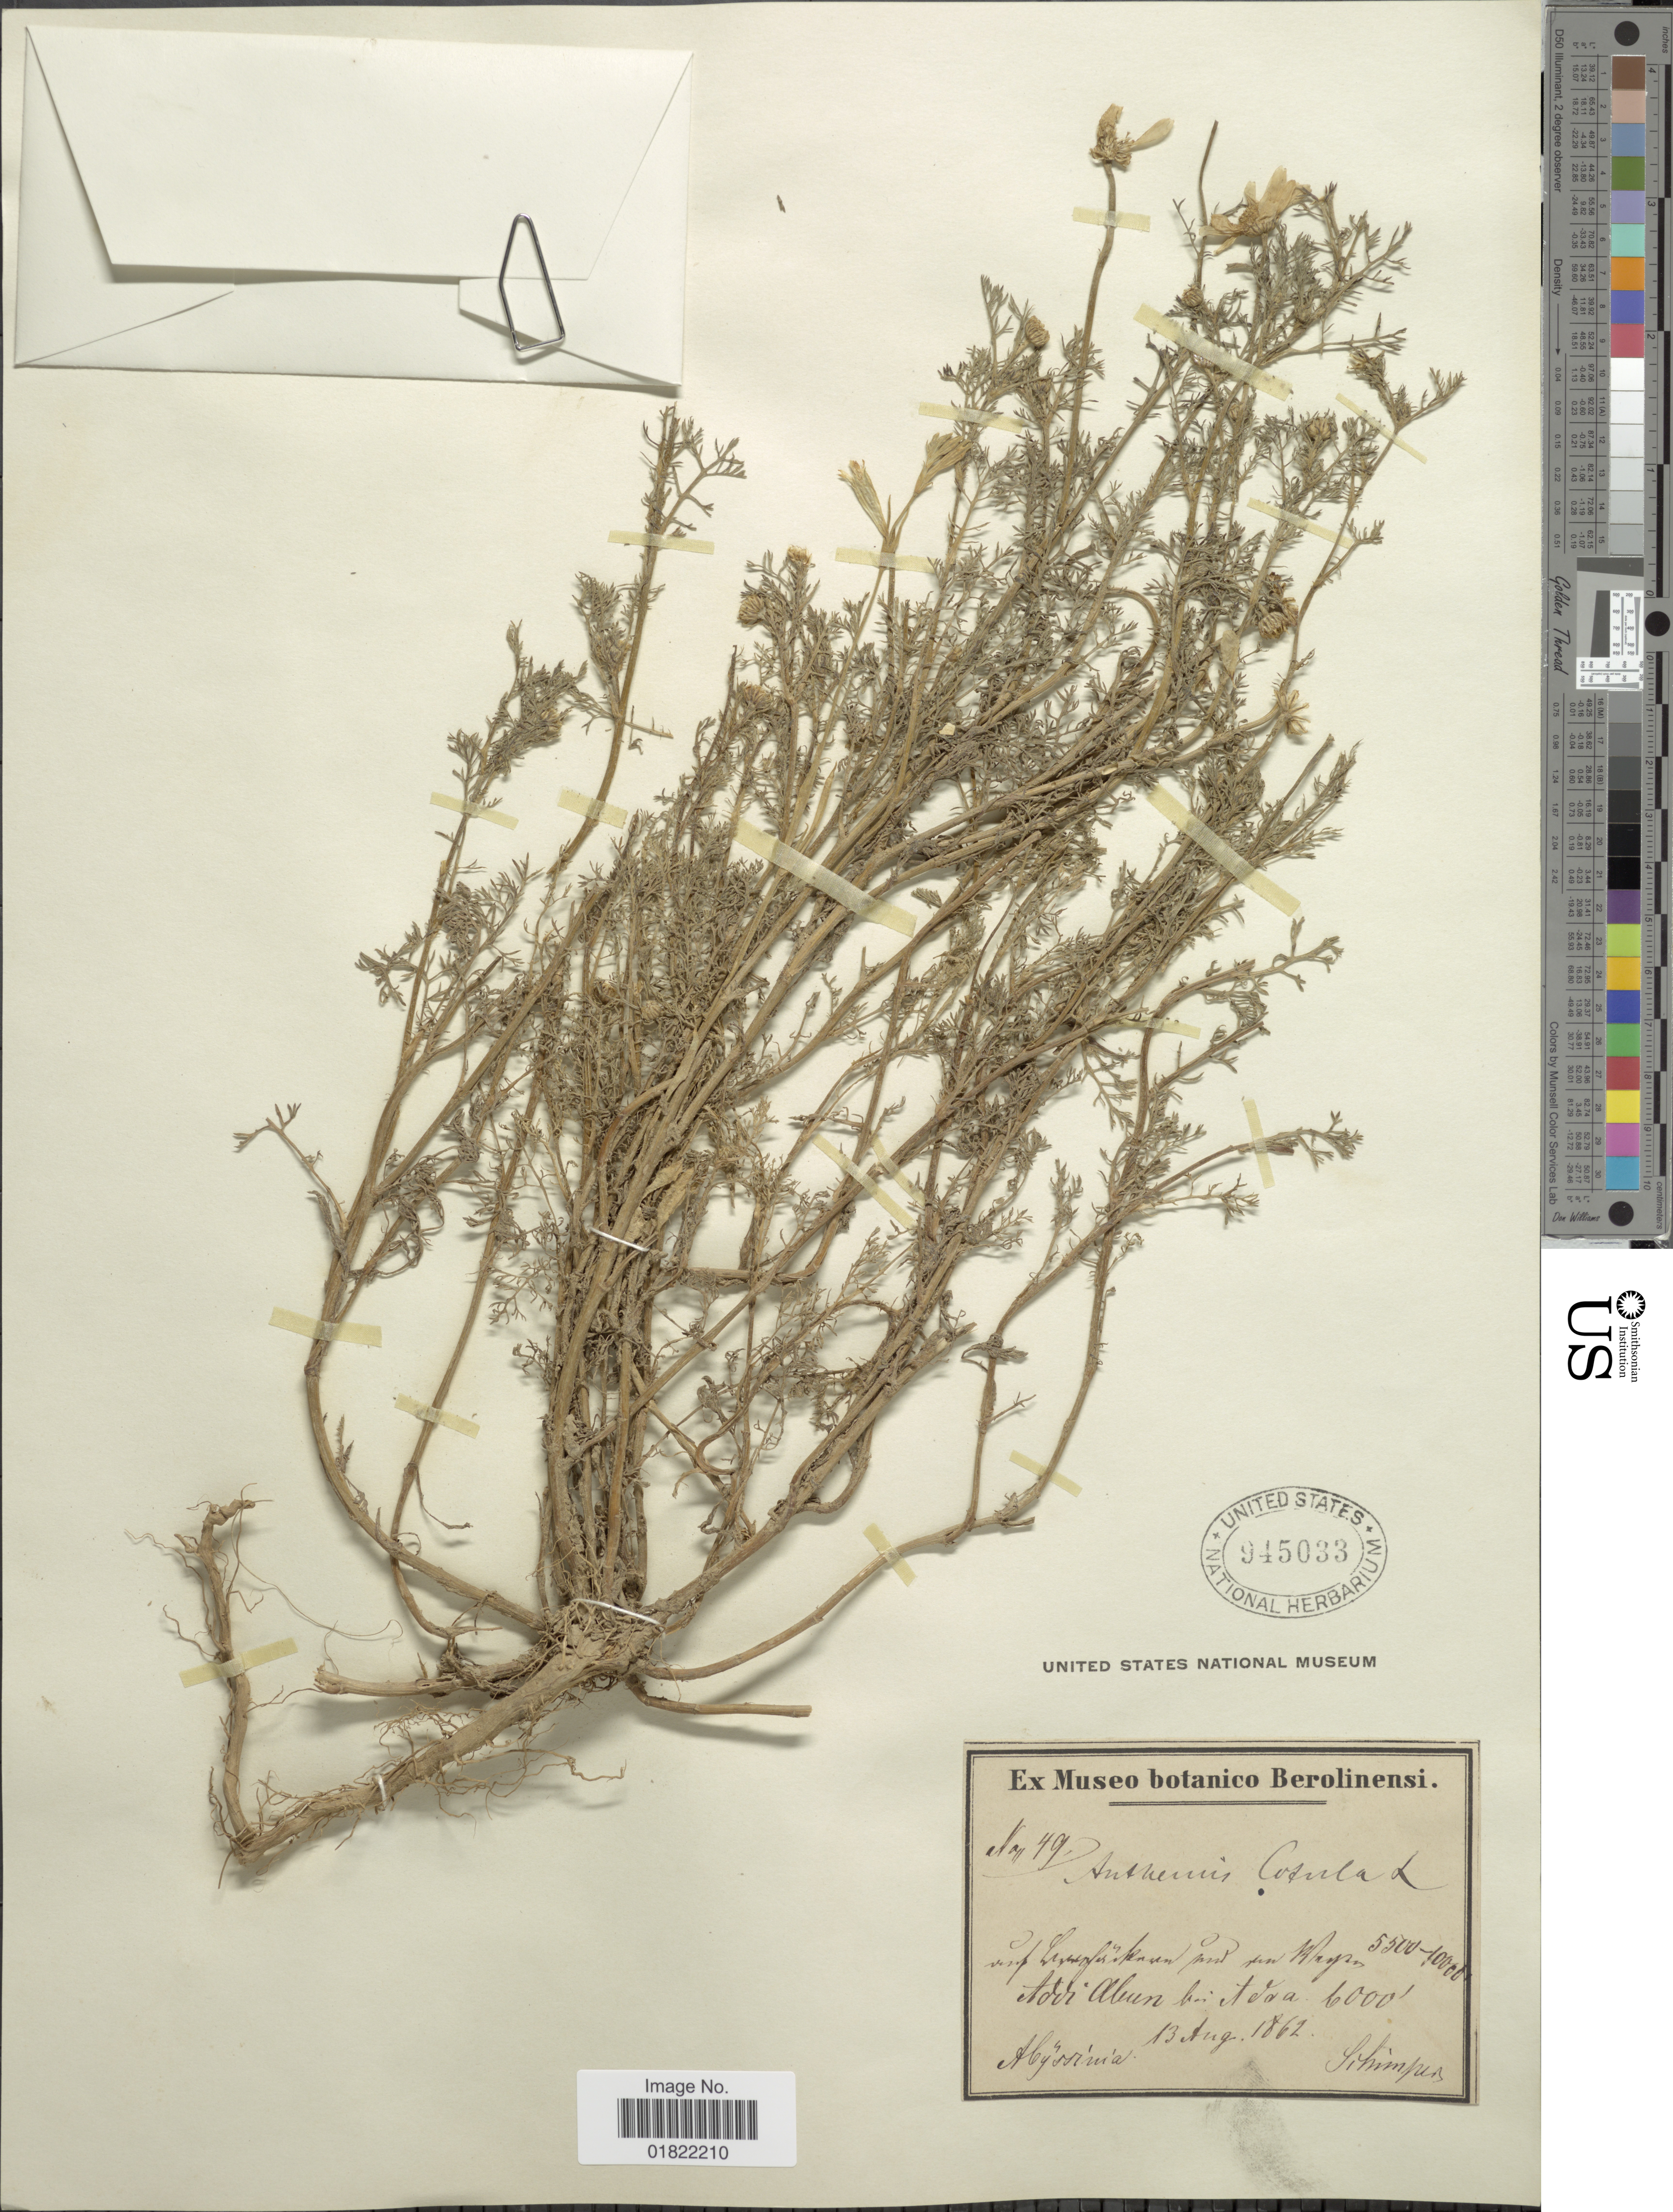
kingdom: Plantae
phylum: Tracheophyta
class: Magnoliopsida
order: Asterales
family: Asteraceae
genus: Anthemis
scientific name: Anthemis cotula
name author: L.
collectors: -. Schimper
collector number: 49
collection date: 1862-08-13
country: Eritrea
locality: Advi abun bei Adva, Abyssinia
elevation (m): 1829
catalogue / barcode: US 945033